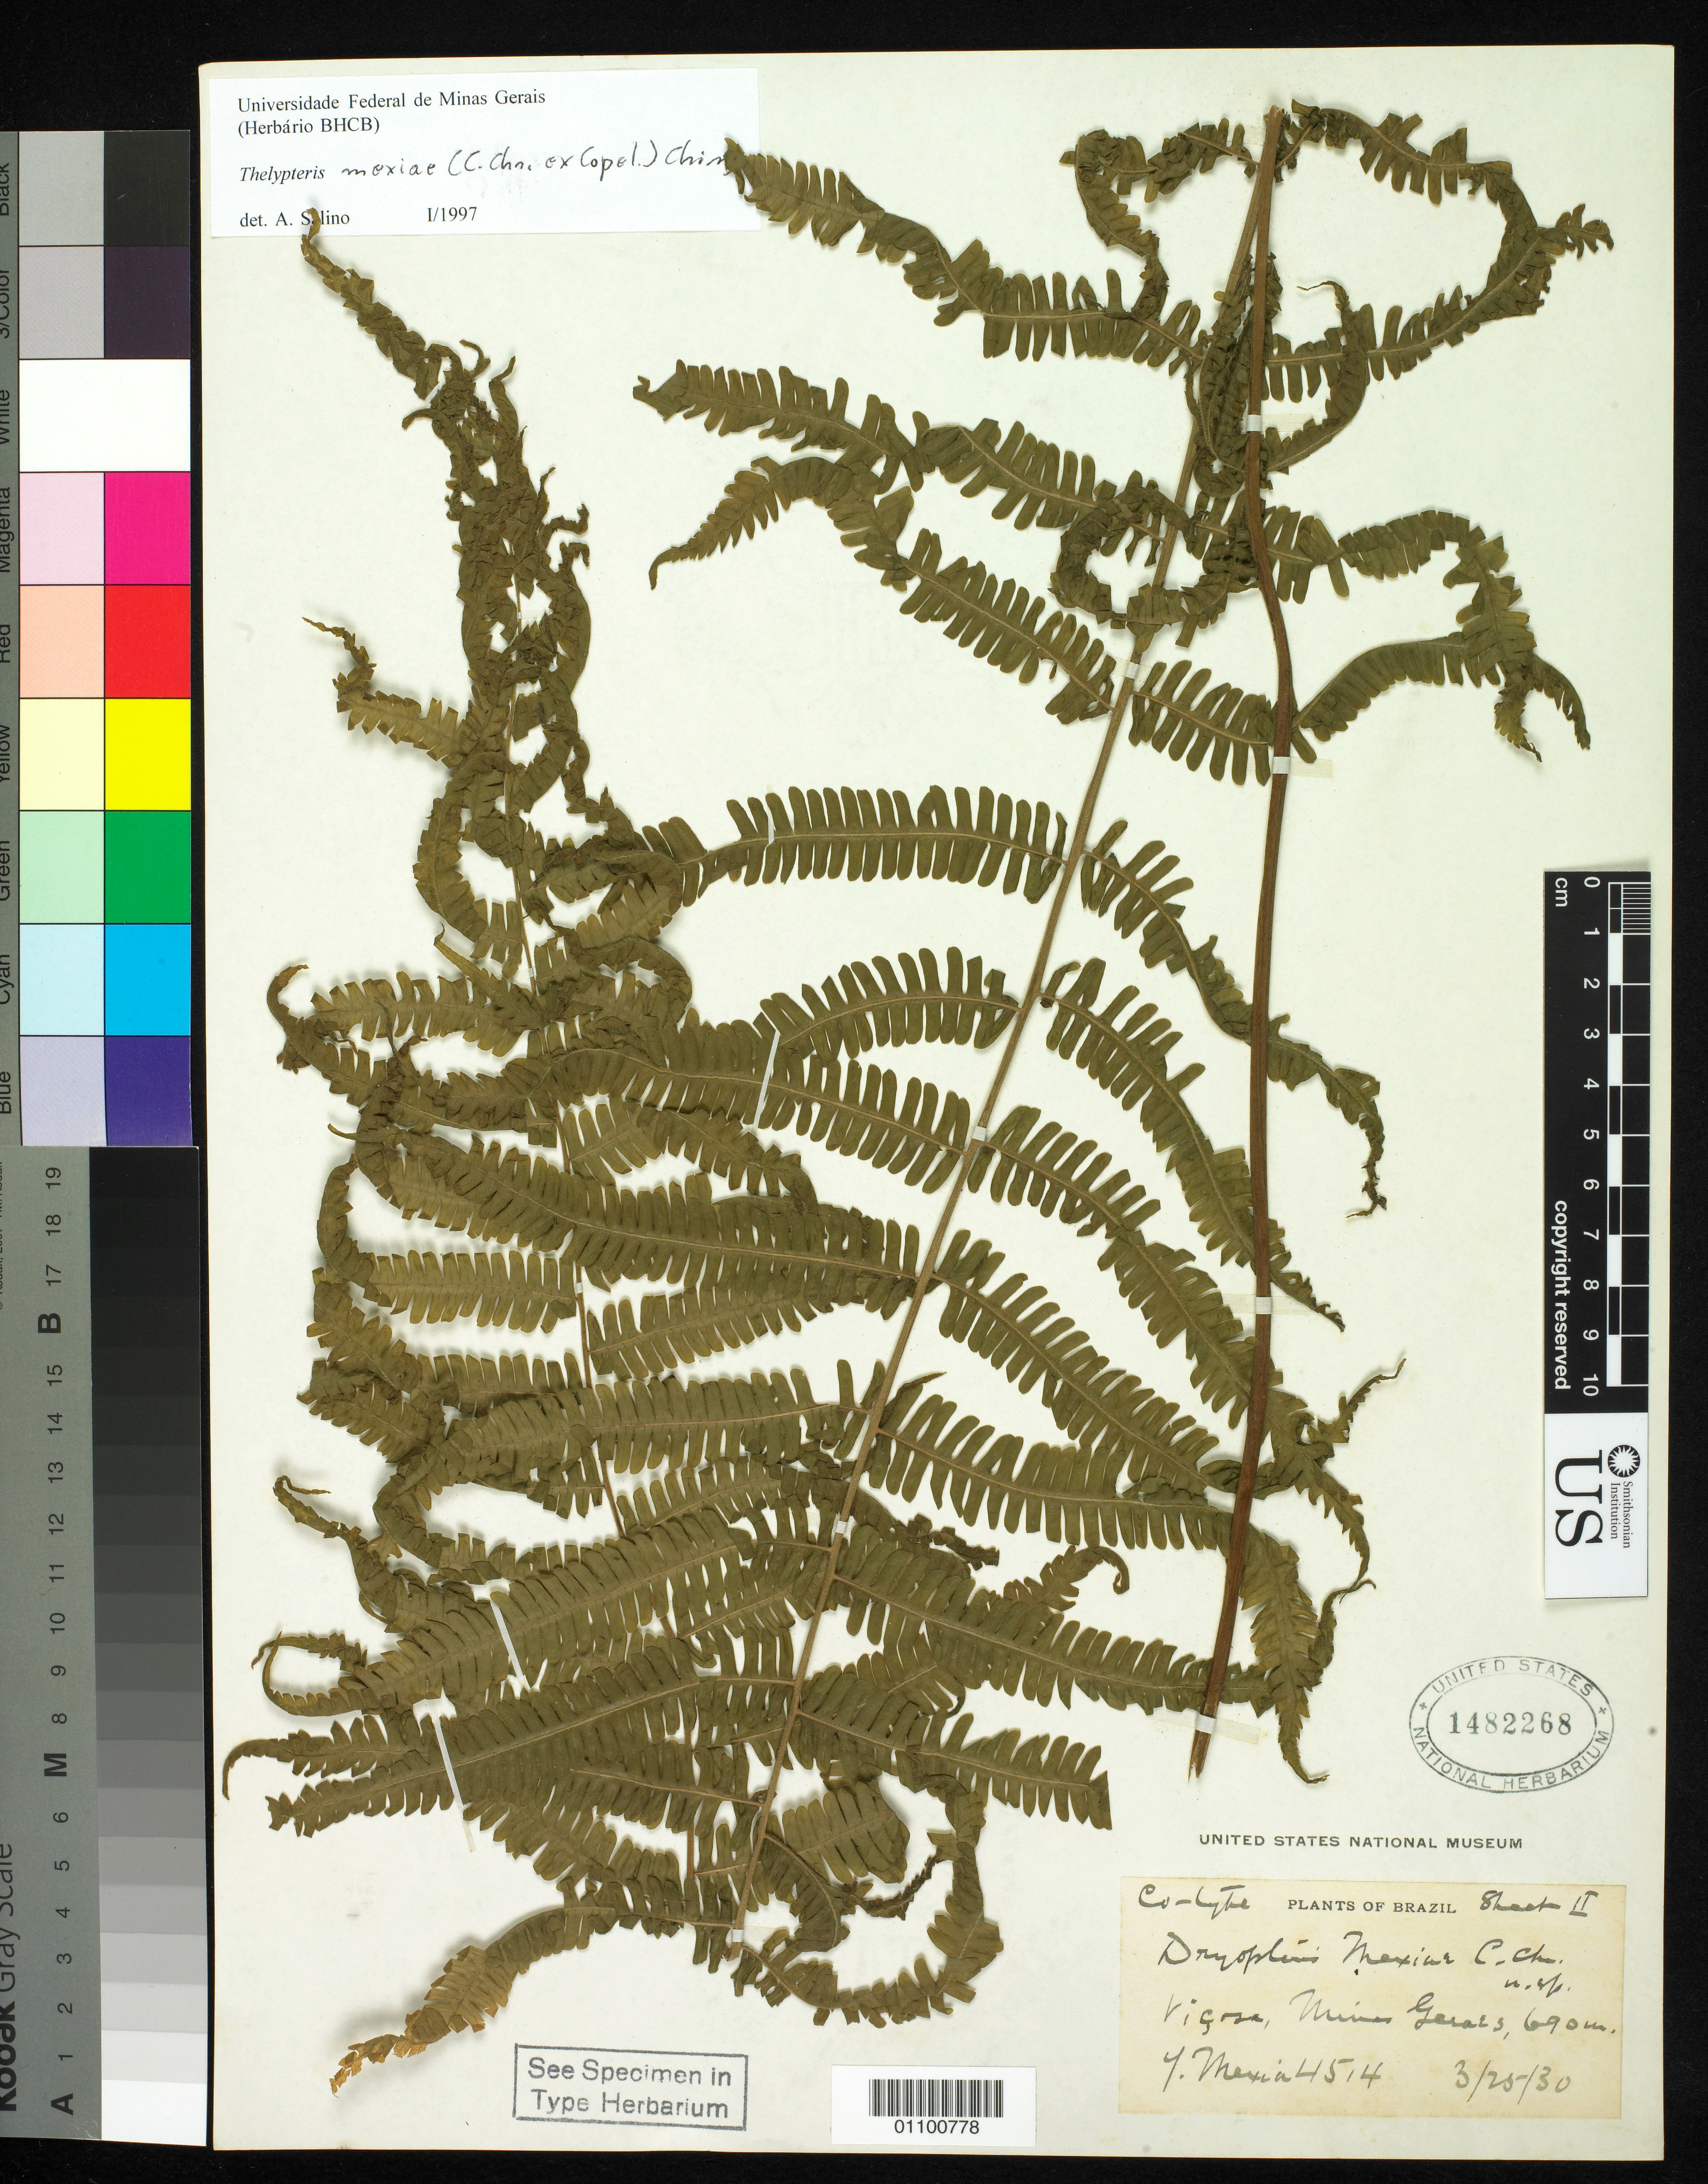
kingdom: Plantae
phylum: Tracheophyta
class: Polypodiopsida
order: Polypodiales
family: Dryopteridaceae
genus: Dryopteris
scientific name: Dryopteris mexiae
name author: Copel.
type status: Type Collection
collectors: Y. Mexia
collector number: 4514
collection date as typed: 25 Mar 1930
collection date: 1930-03-25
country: Brazil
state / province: Minas Gerais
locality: Vicosa, agric. college land, near E boundary.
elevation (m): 690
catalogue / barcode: US 1482268